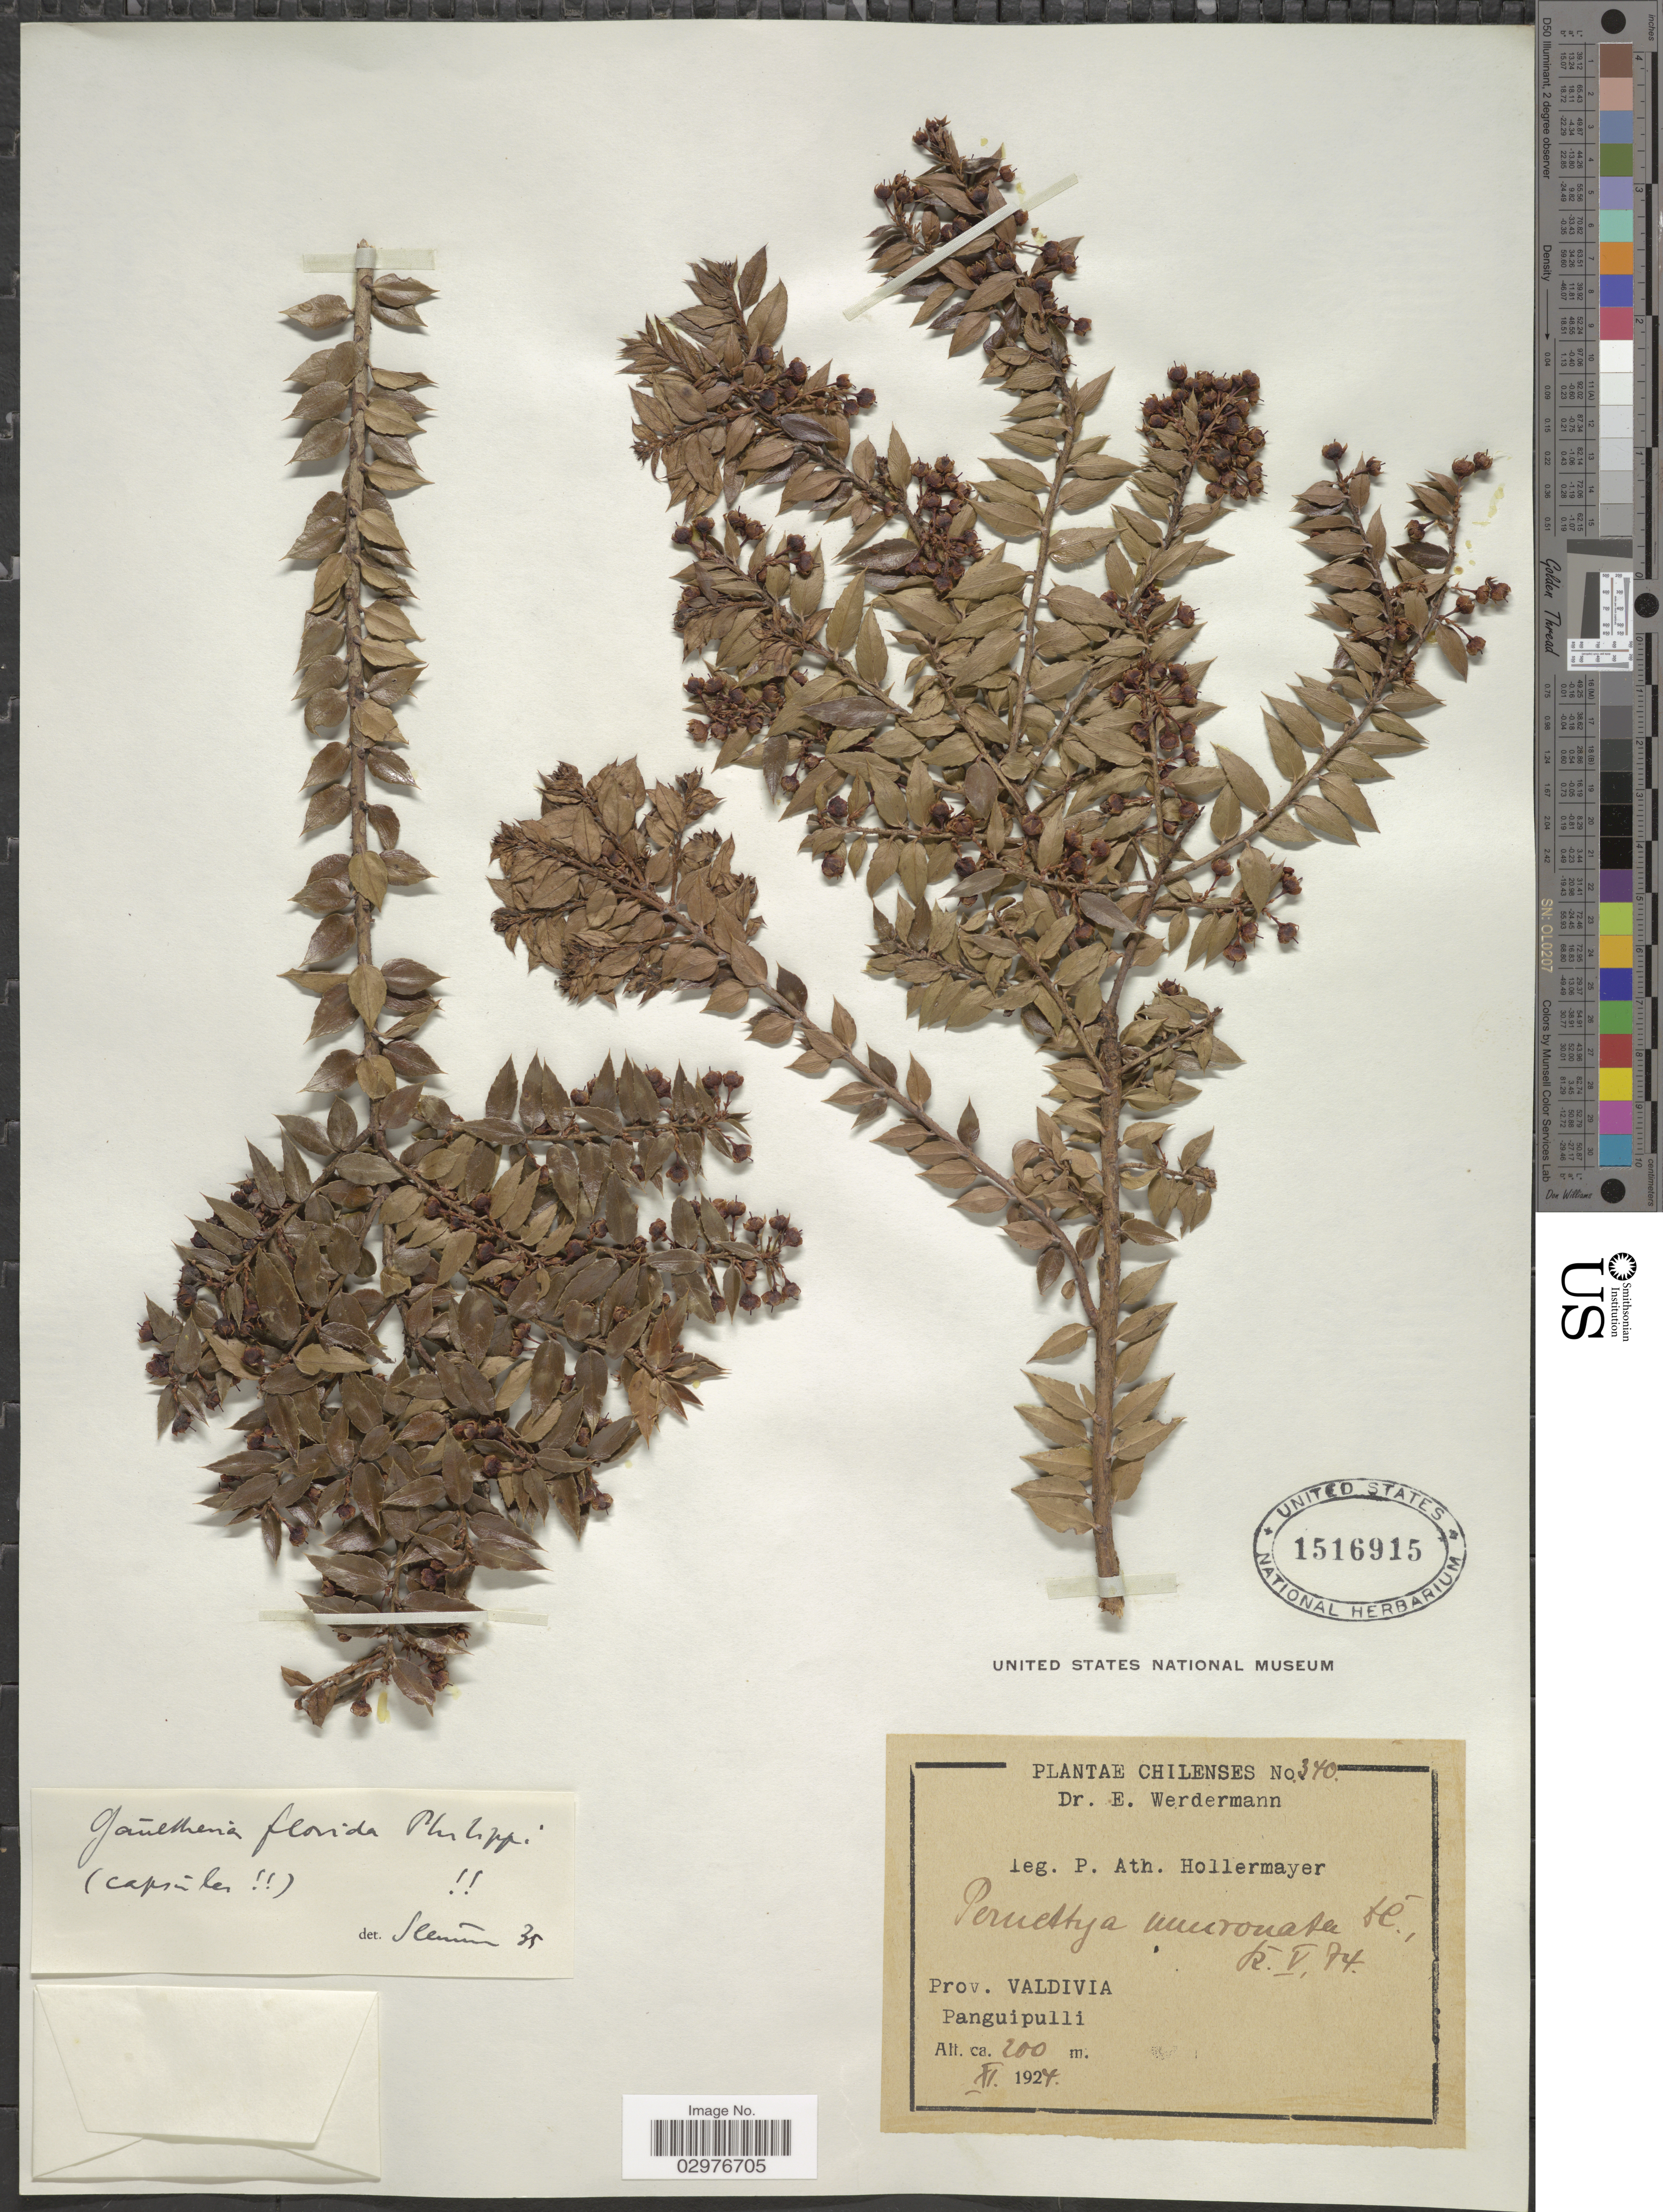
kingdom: Plantae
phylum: Tracheophyta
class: Magnoliopsida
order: Ericales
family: Ericaceae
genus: Gaultheria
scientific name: Gaultheria phillyreifolia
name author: (Pers.) Sleumer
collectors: P. Hollermayer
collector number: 340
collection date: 1924-11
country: Chile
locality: Prov. Valdivia. Panguipulli.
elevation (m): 200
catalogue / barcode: US 1516915